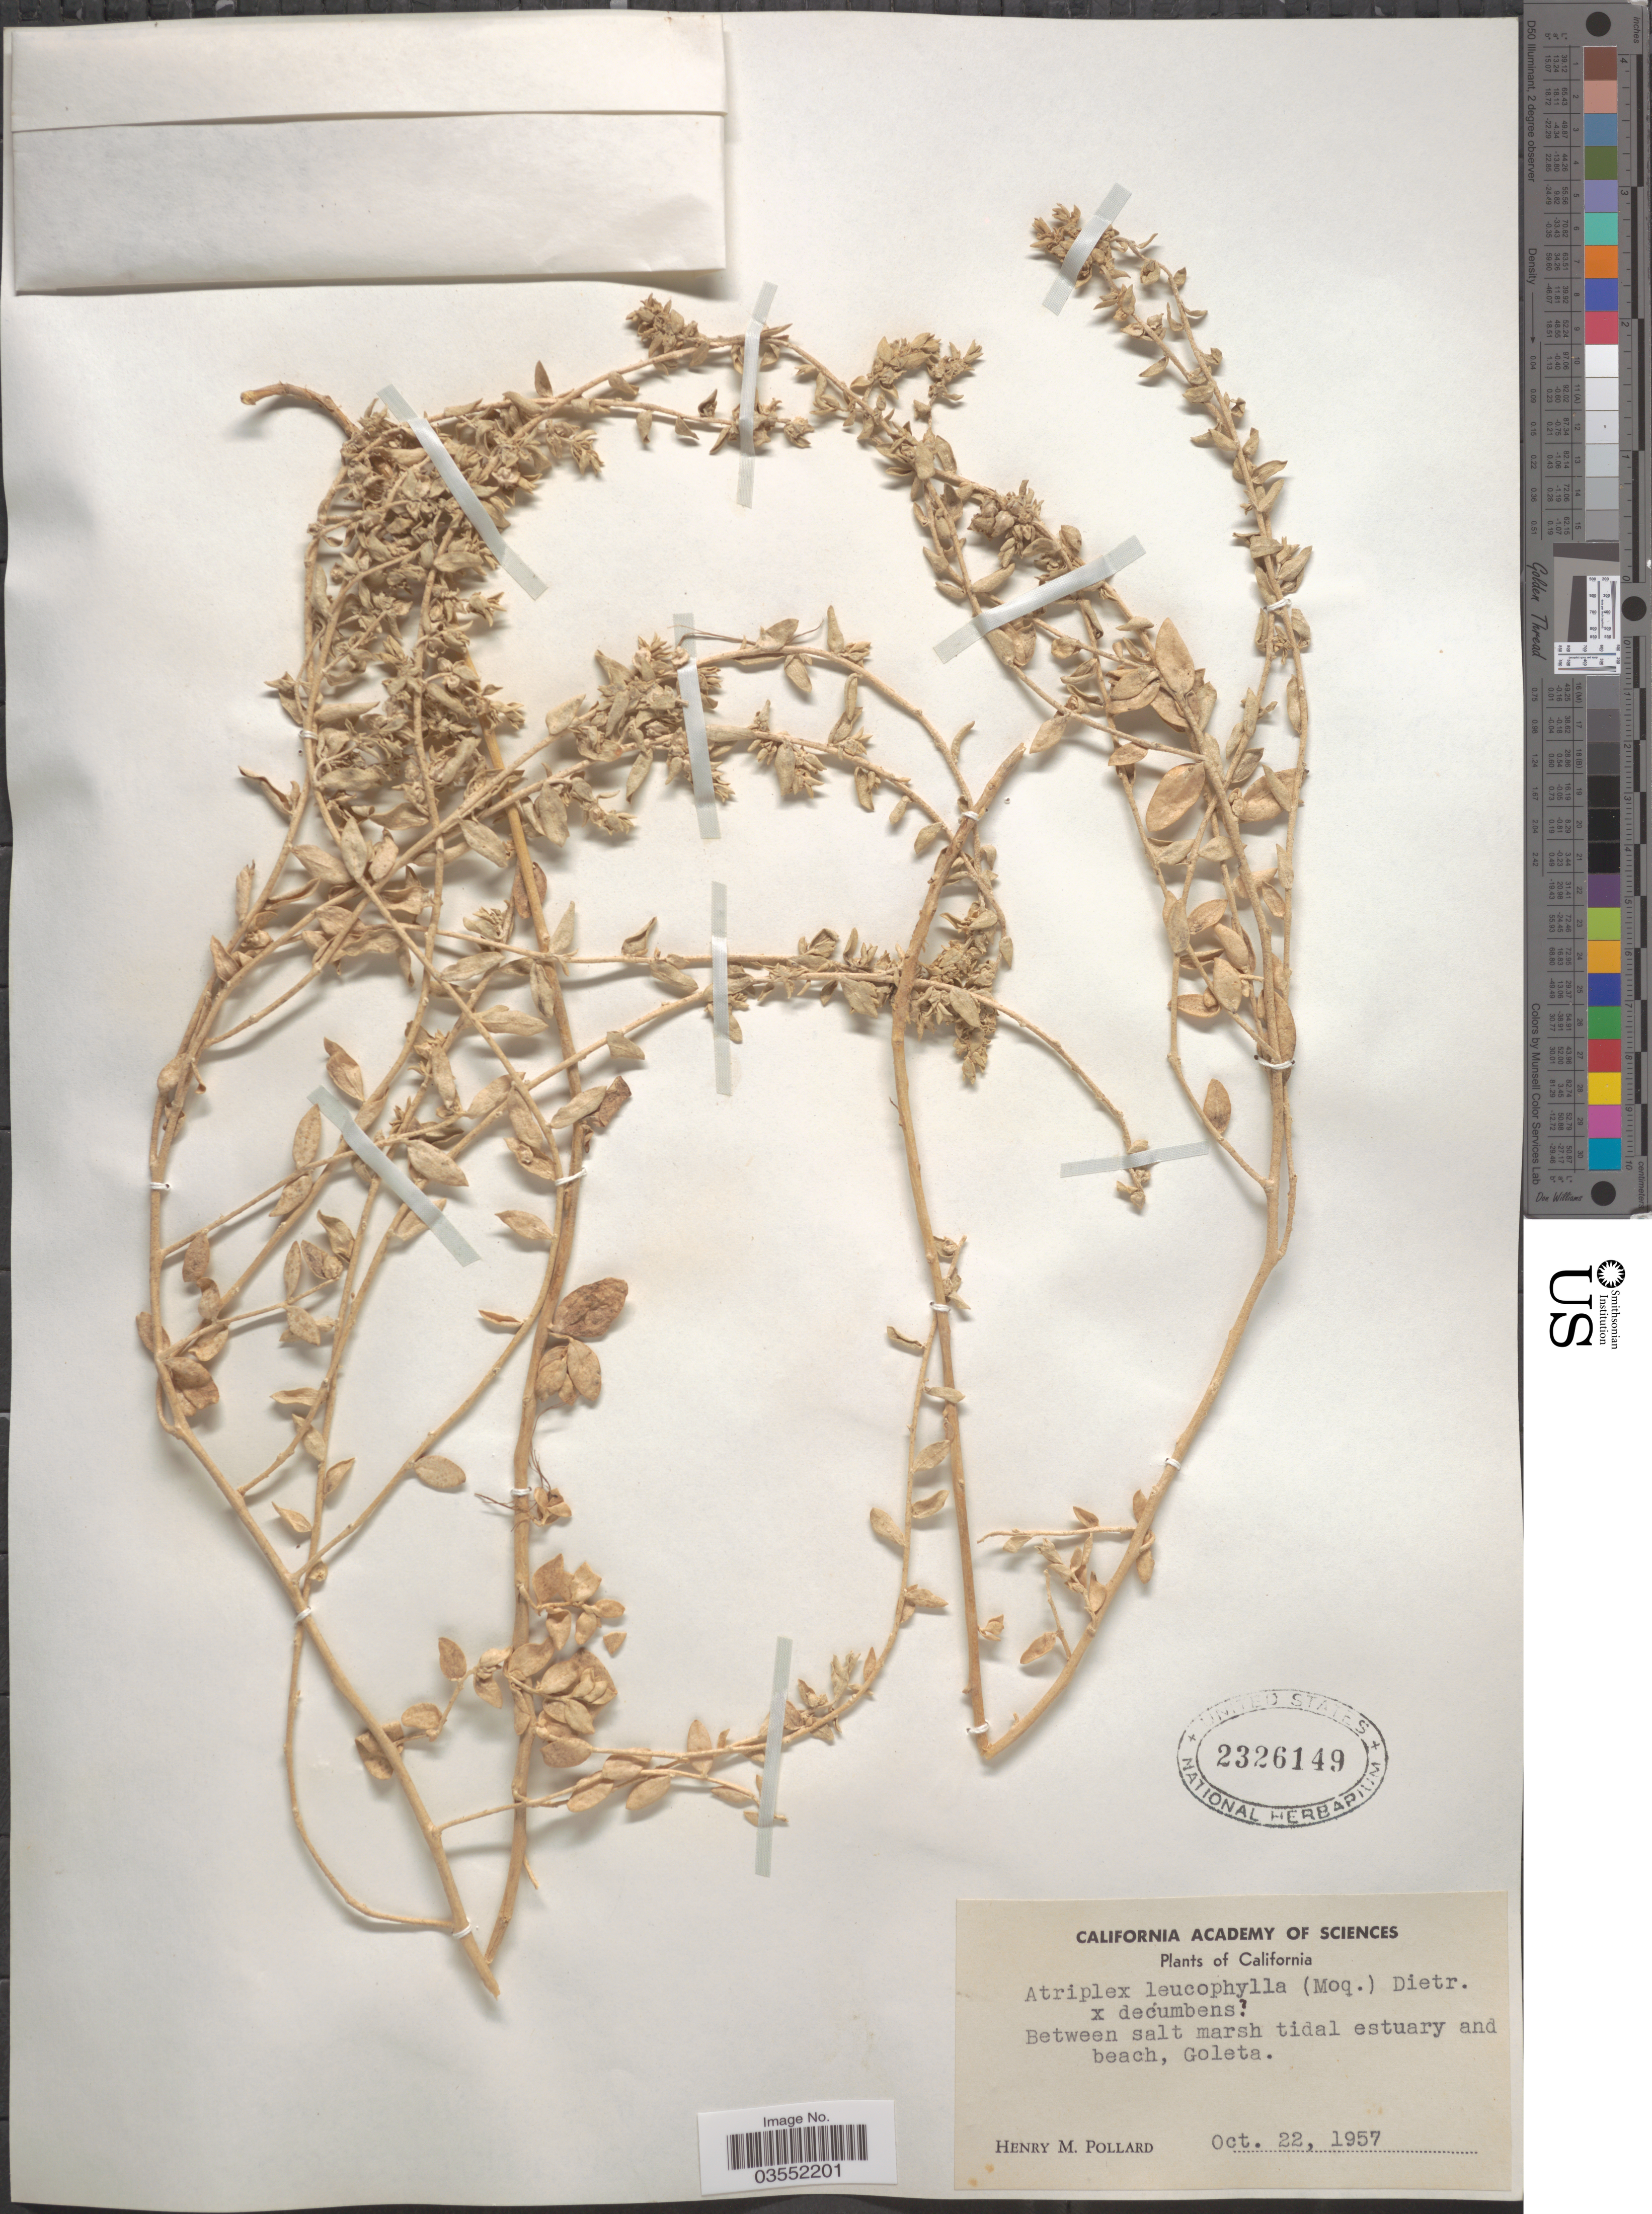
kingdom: Plantae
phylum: Tracheophyta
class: Magnoliopsida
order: Caryophyllales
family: Amaranthaceae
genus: Atriplex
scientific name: Atriplex leucophylla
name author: (Moq.) D. Dietr.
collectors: H. M. Pollard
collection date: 1957-10-22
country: United States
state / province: California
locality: Between salt marsh tidal estuary and beach, Goleta.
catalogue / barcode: US 2326149